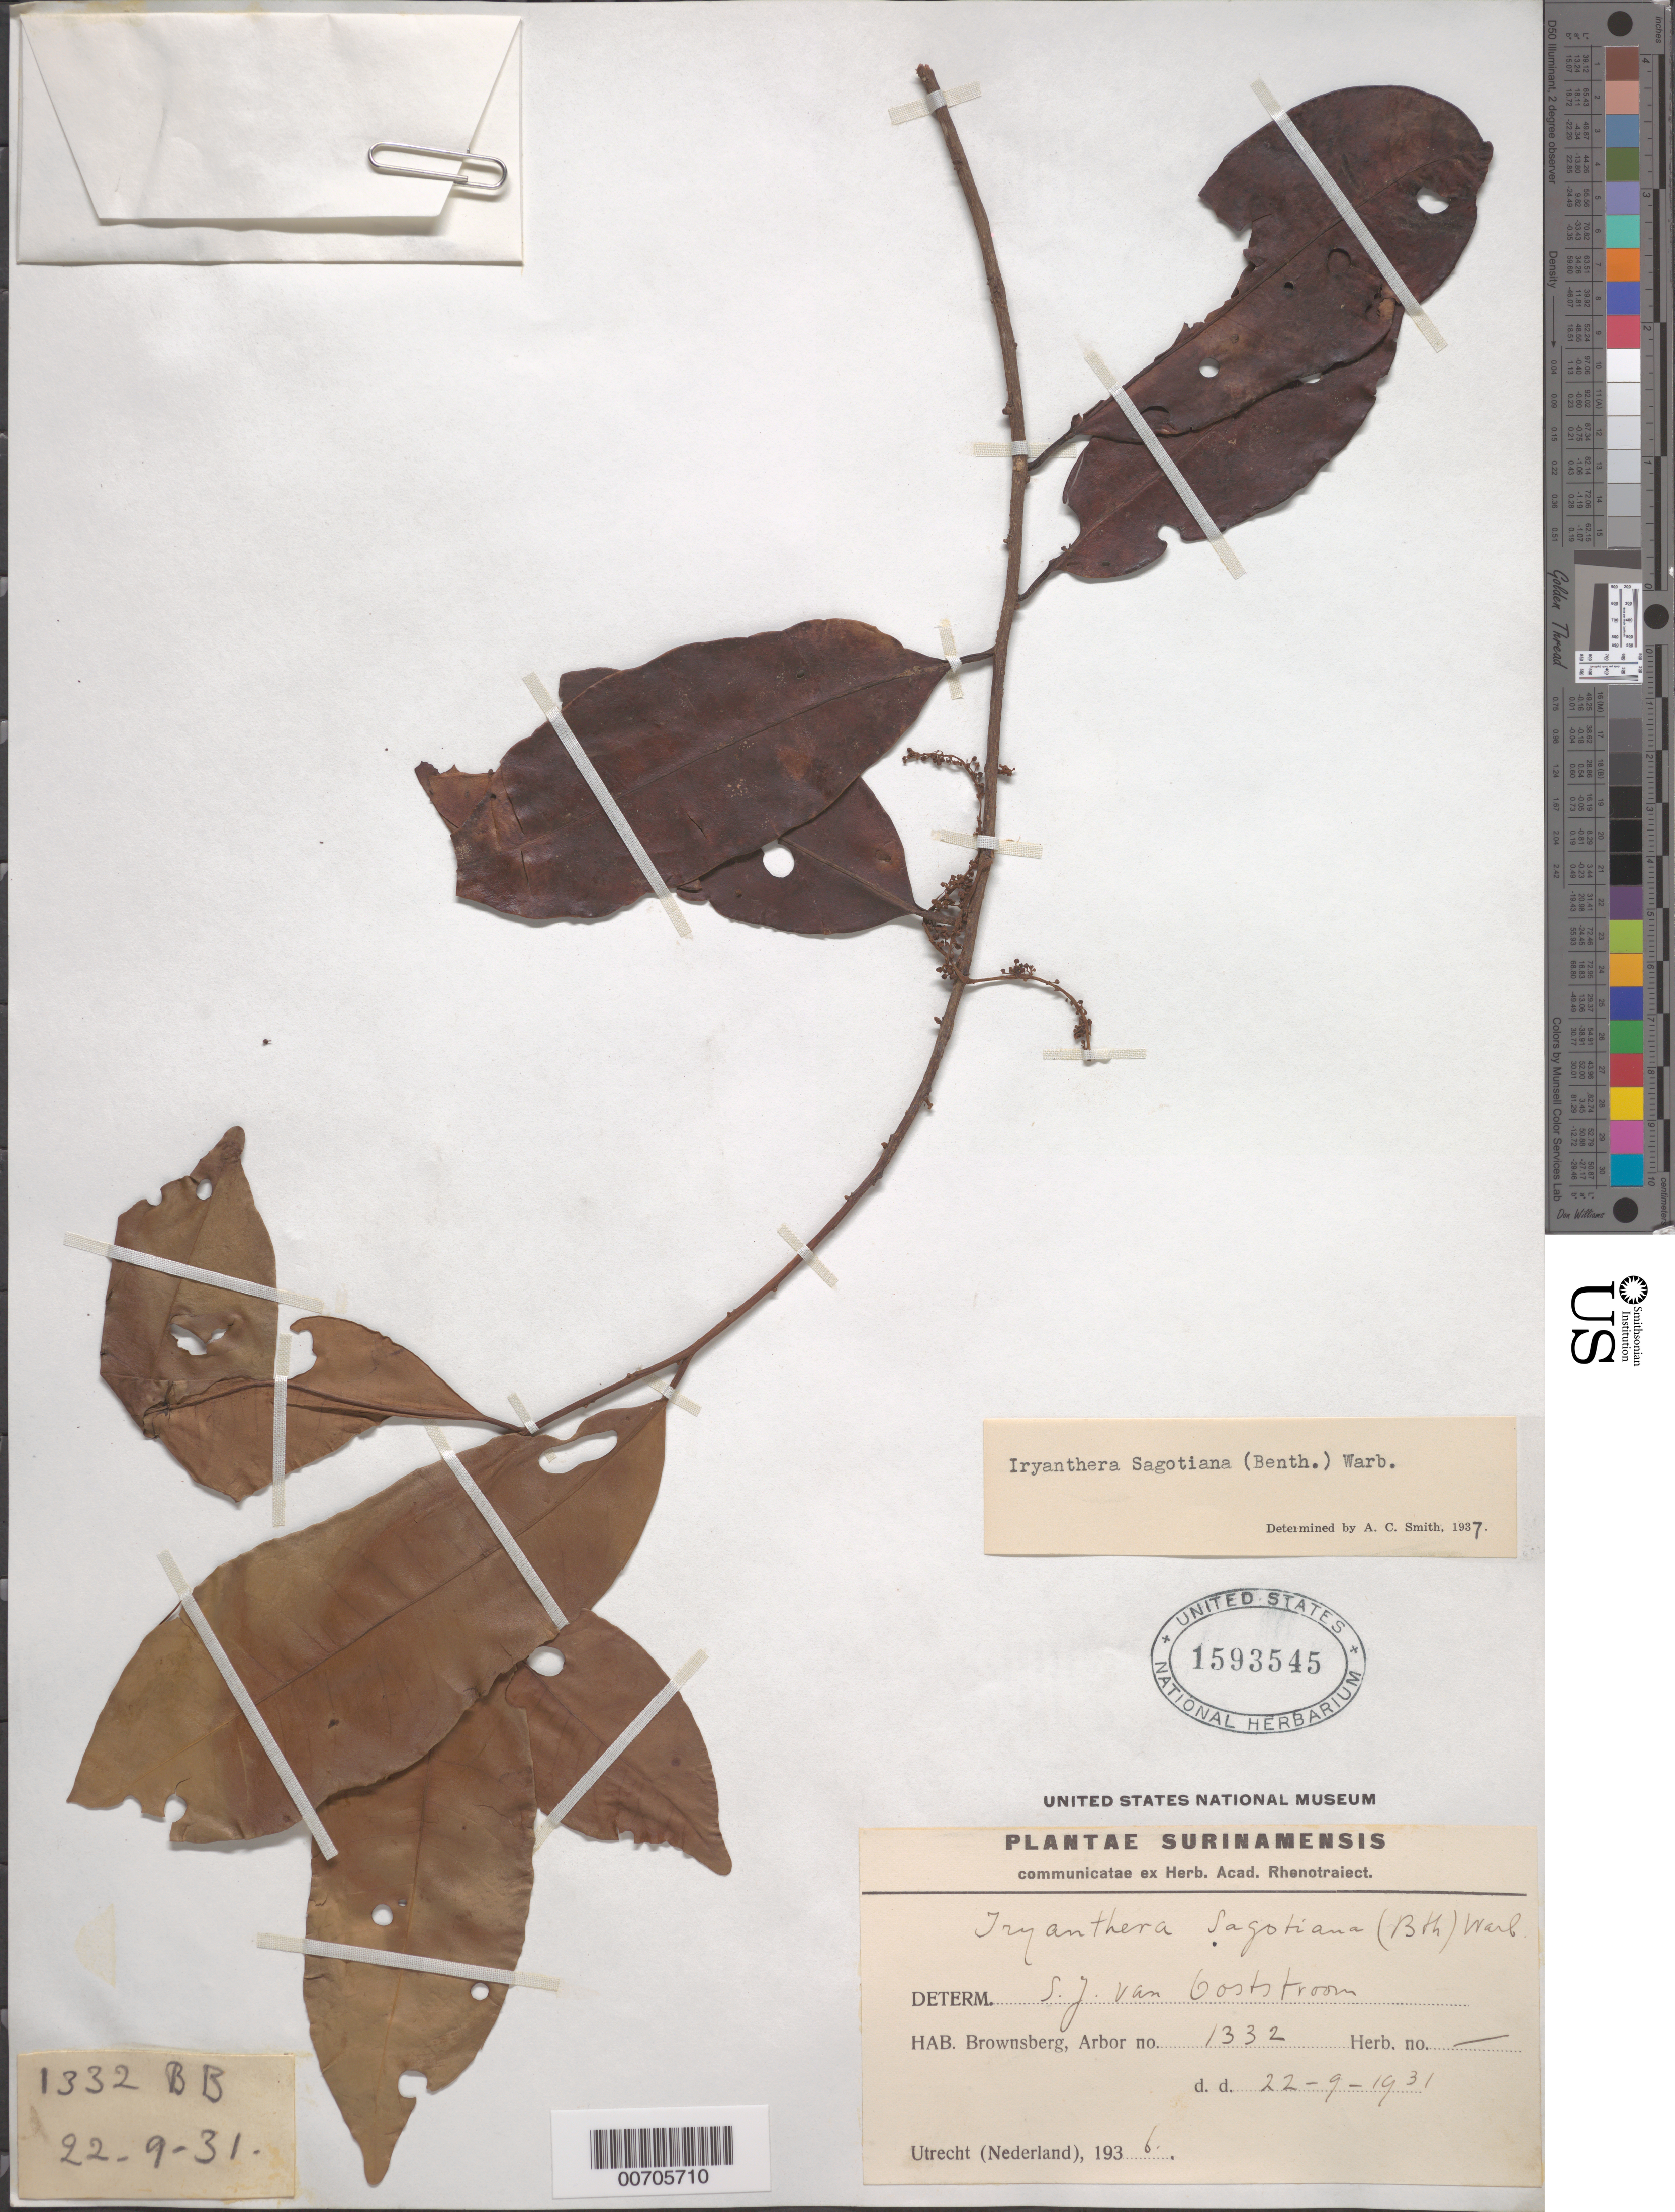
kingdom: Plantae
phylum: Tracheophyta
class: Magnoliopsida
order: Magnoliales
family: Myristicaceae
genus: Iryanthera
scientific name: Iryanthera sagotiana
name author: (Benth.) Warb.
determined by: Smith, A. C.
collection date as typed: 22-Sep-31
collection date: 1931-09-22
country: Suriname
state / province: Brokopondo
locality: Brownsberg, Forest Reserve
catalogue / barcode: US 1593545